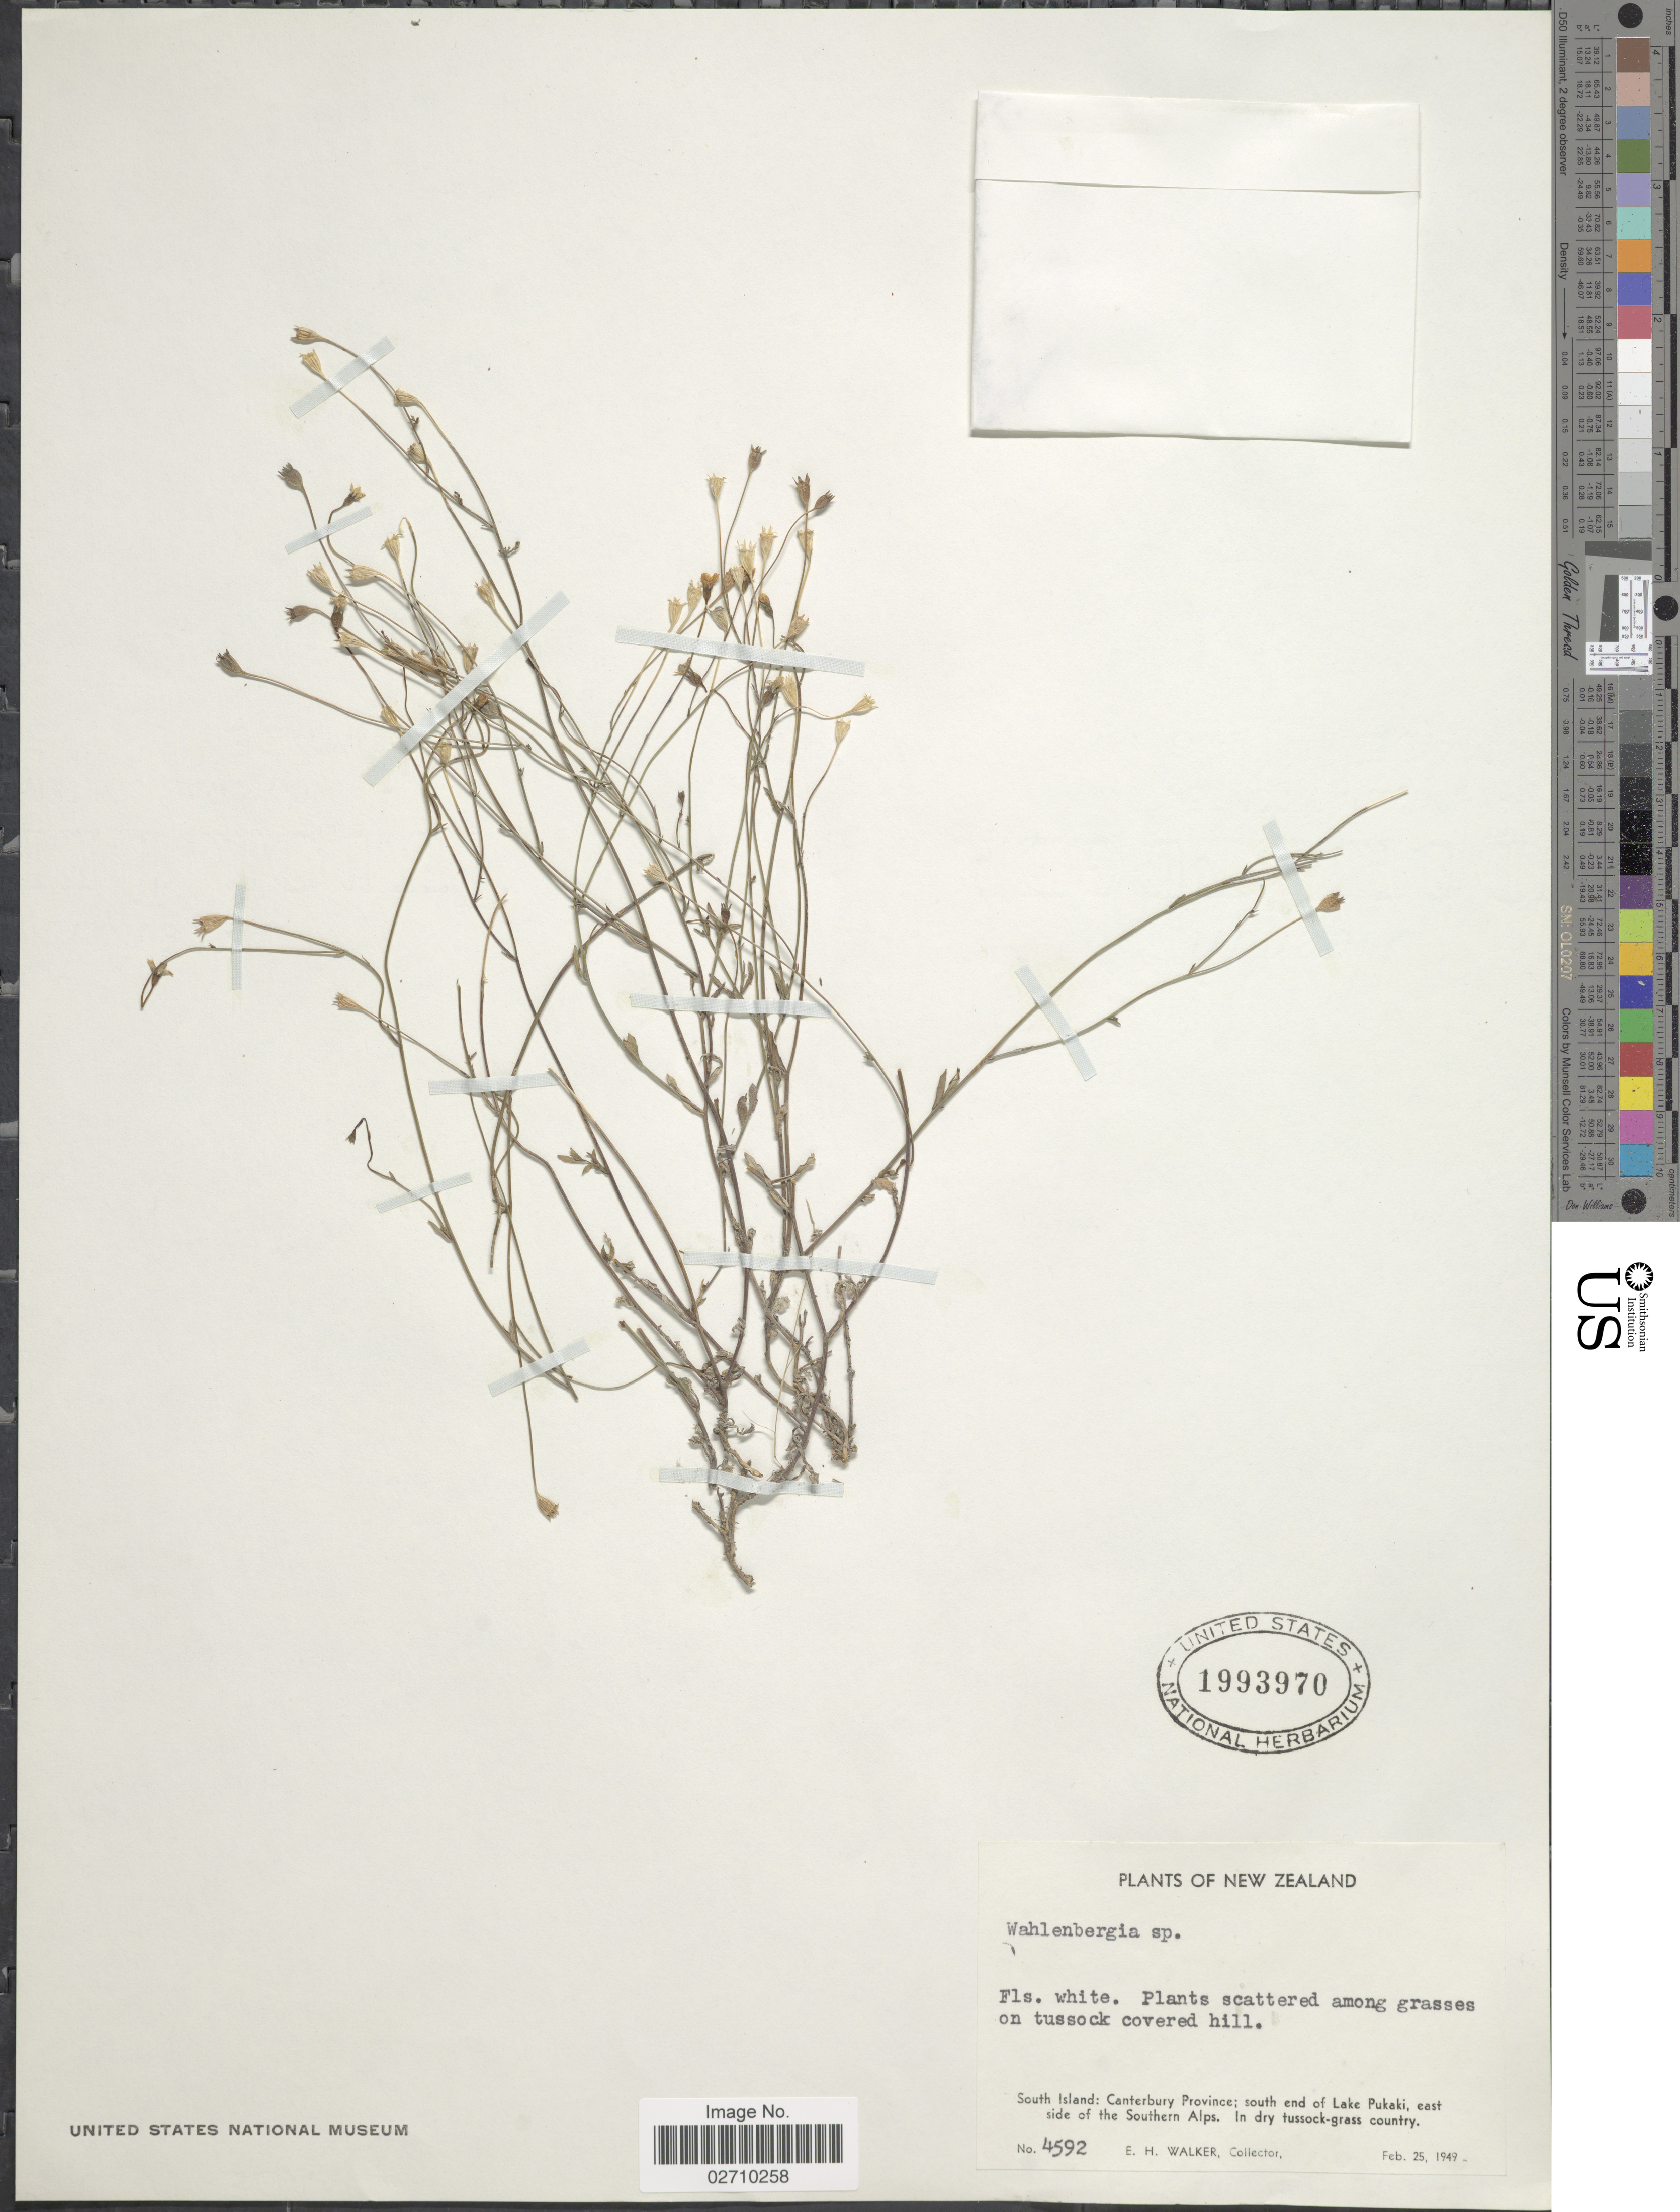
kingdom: Plantae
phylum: Tracheophyta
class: Magnoliopsida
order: Asterales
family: Campanulaceae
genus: Wahlenbergia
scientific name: Wahlenbergia sp.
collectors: E. H. Walker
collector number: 4592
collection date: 1949-02-25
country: New Zealand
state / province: Canterbury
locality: South Island: south end of Lake Pukaki, east side of the Southern Alps.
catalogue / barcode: US 1993970